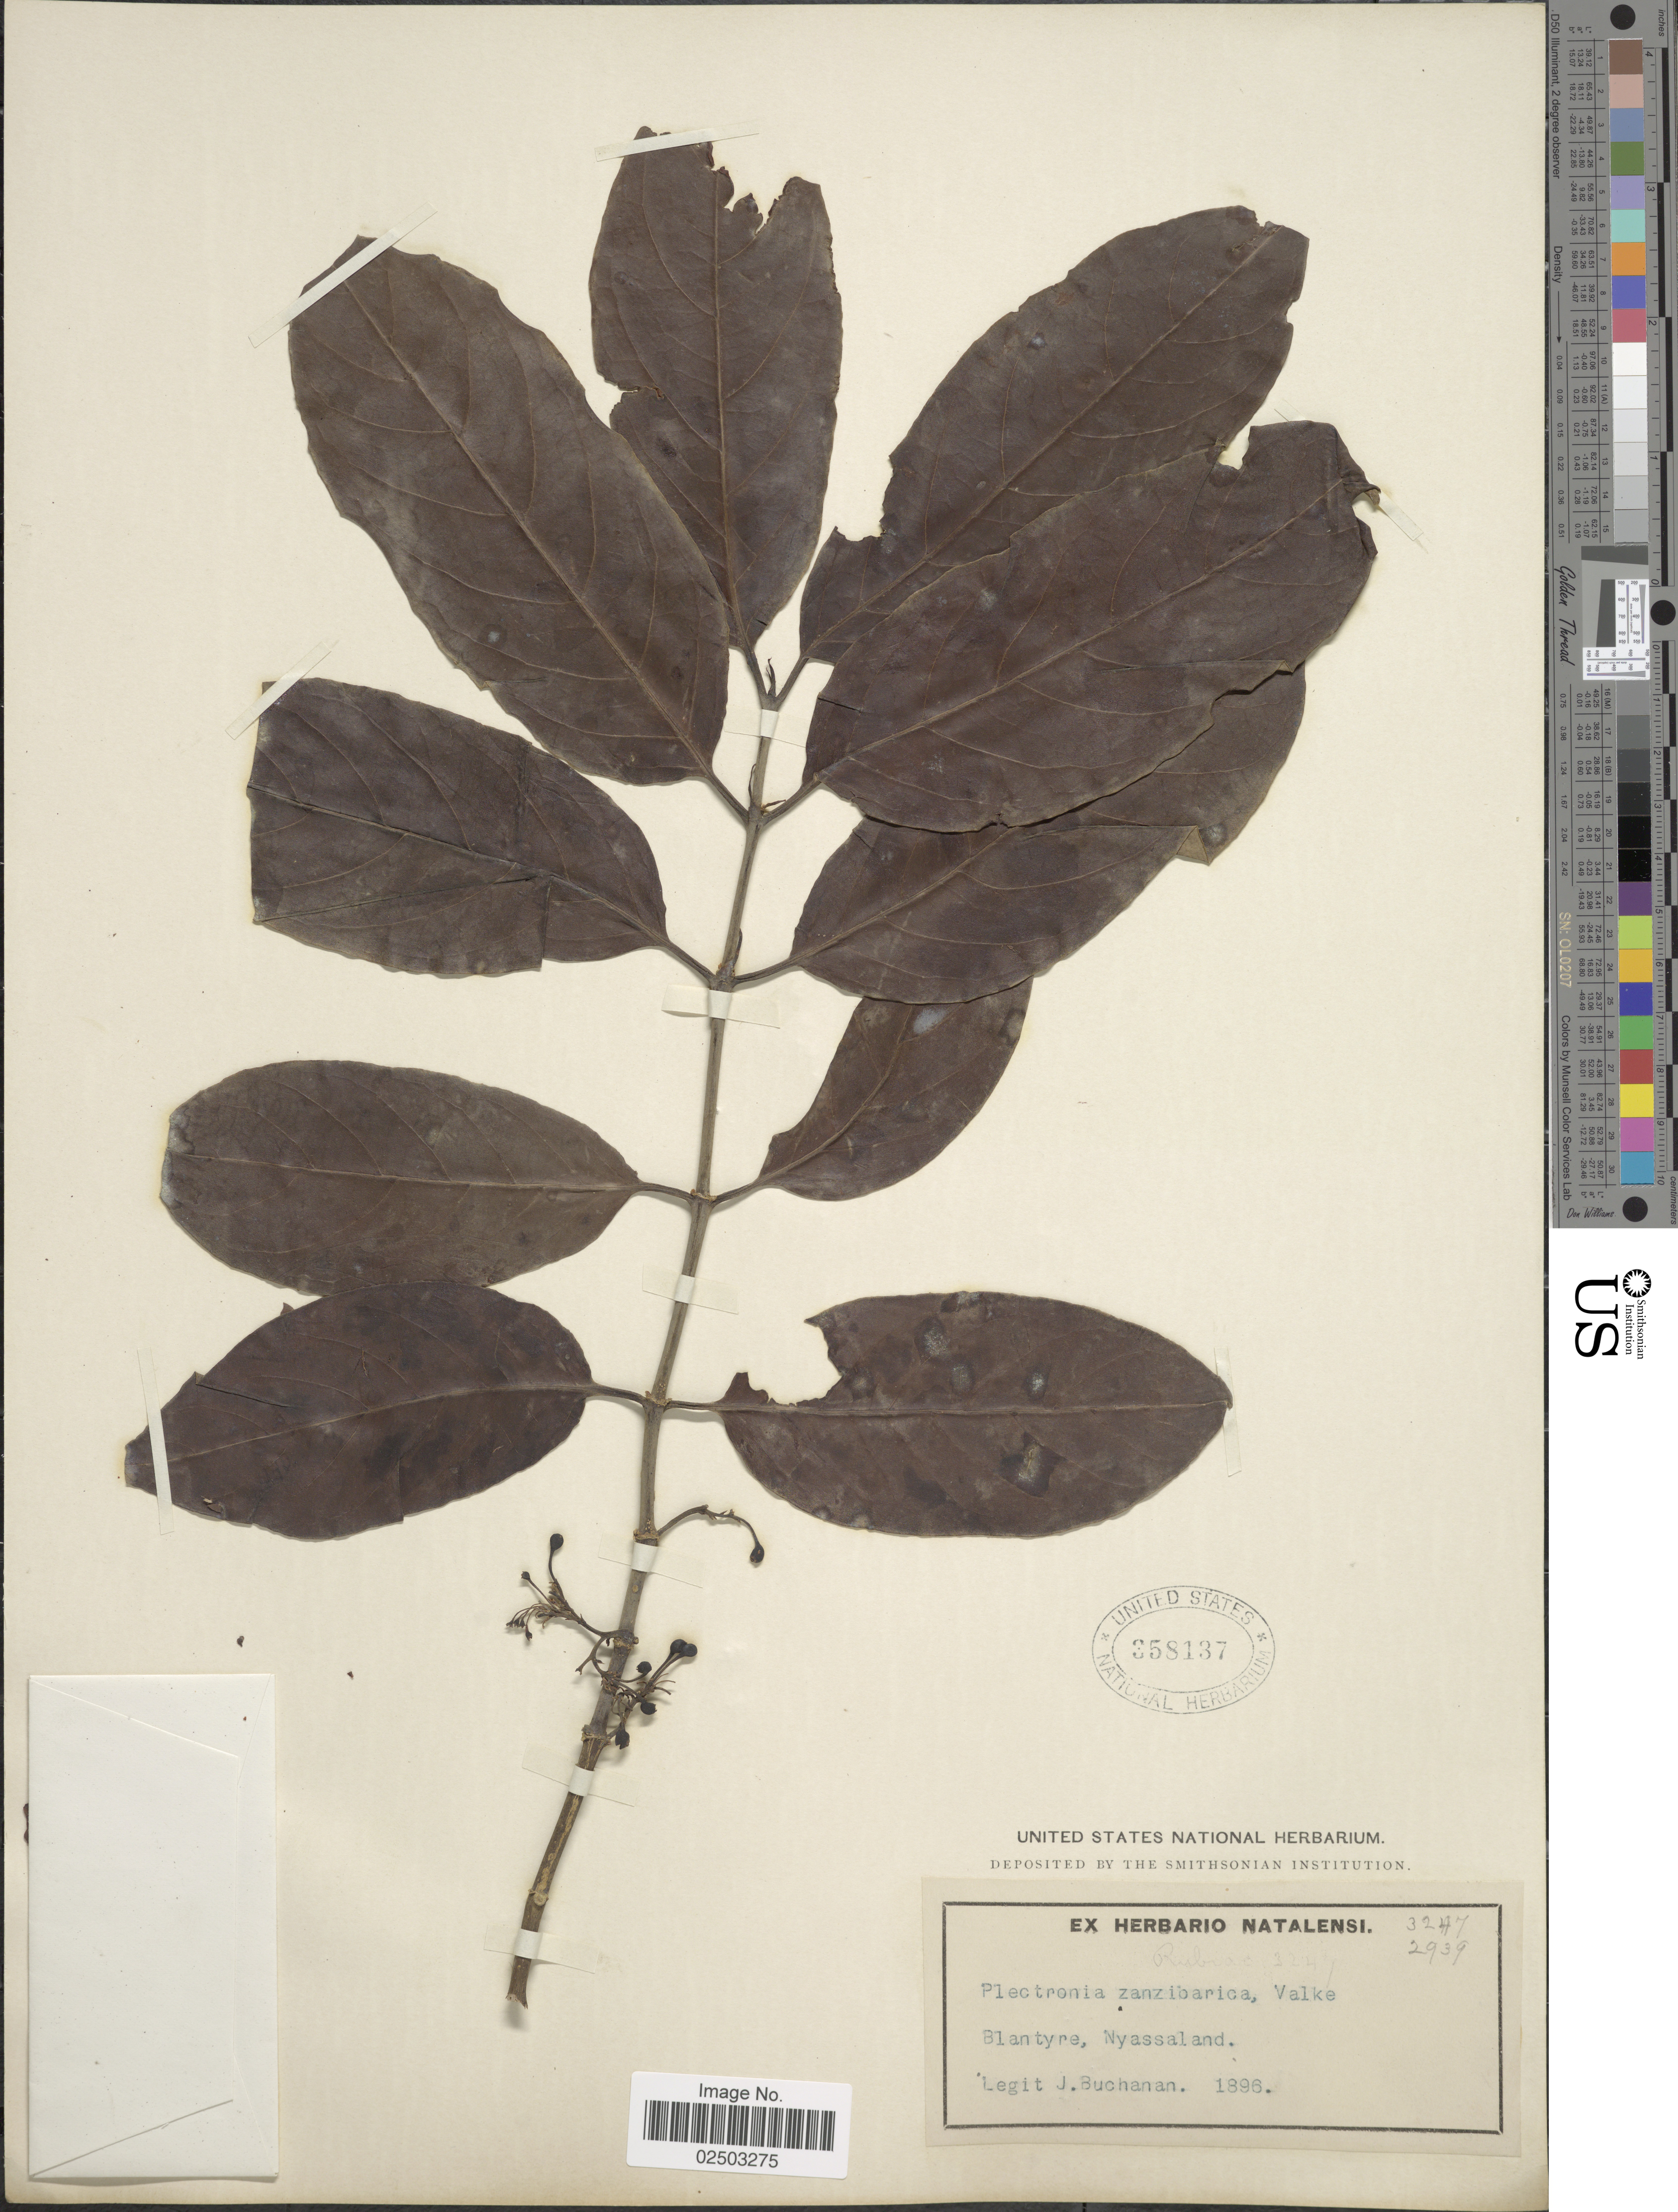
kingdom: Plantae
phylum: Tracheophyta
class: Magnoliopsida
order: Gentianales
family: Rubiaceae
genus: Canthium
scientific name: Canthium zanzibaricum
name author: Klotzsch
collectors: J. Buchanan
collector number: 3247/2939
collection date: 1896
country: Malawi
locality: Blantyre, Nyassaland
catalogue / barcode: US 358137